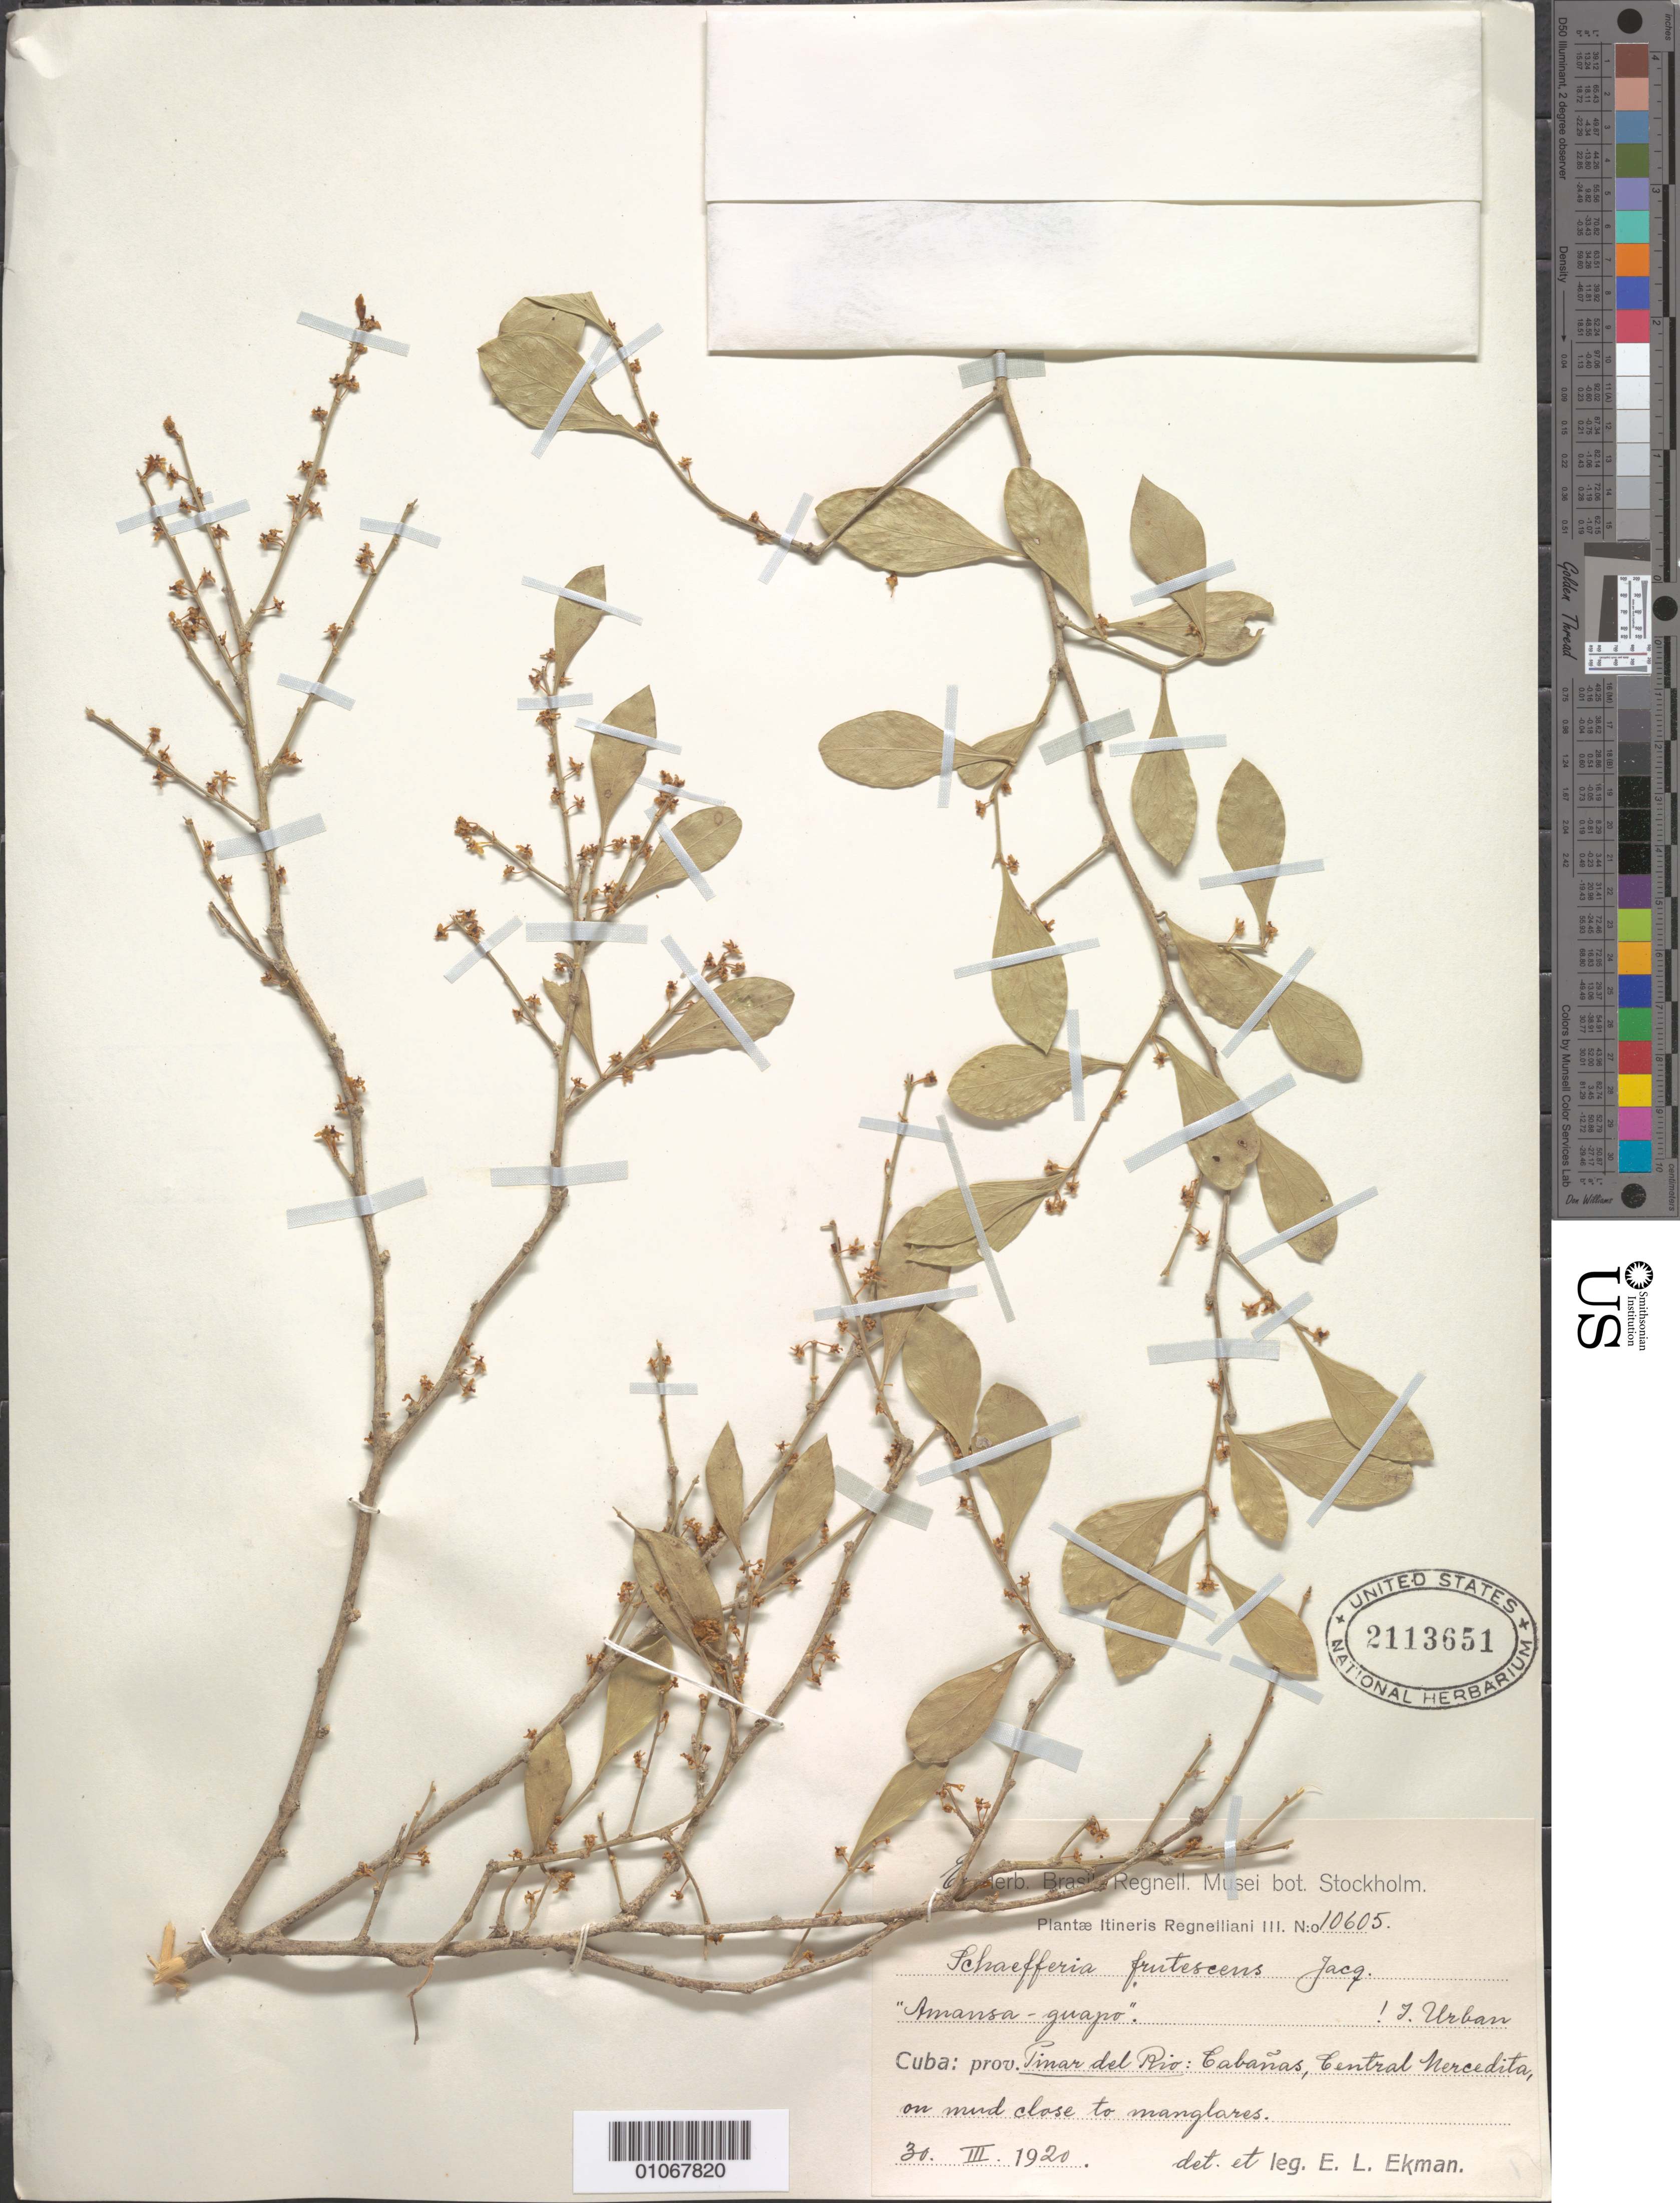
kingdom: Plantae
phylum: Tracheophyta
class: Magnoliopsida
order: Celastrales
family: Celastraceae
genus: Schaefferia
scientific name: Schaefferia frutescens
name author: Jacq.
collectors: E. L. Ekman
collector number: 10605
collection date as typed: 30 Mar 1920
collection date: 1920-03-30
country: Cuba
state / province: Pinar del Rio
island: Cuba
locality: Cabanas, Central Merceditas, on mud close to manglares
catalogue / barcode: US 2113651